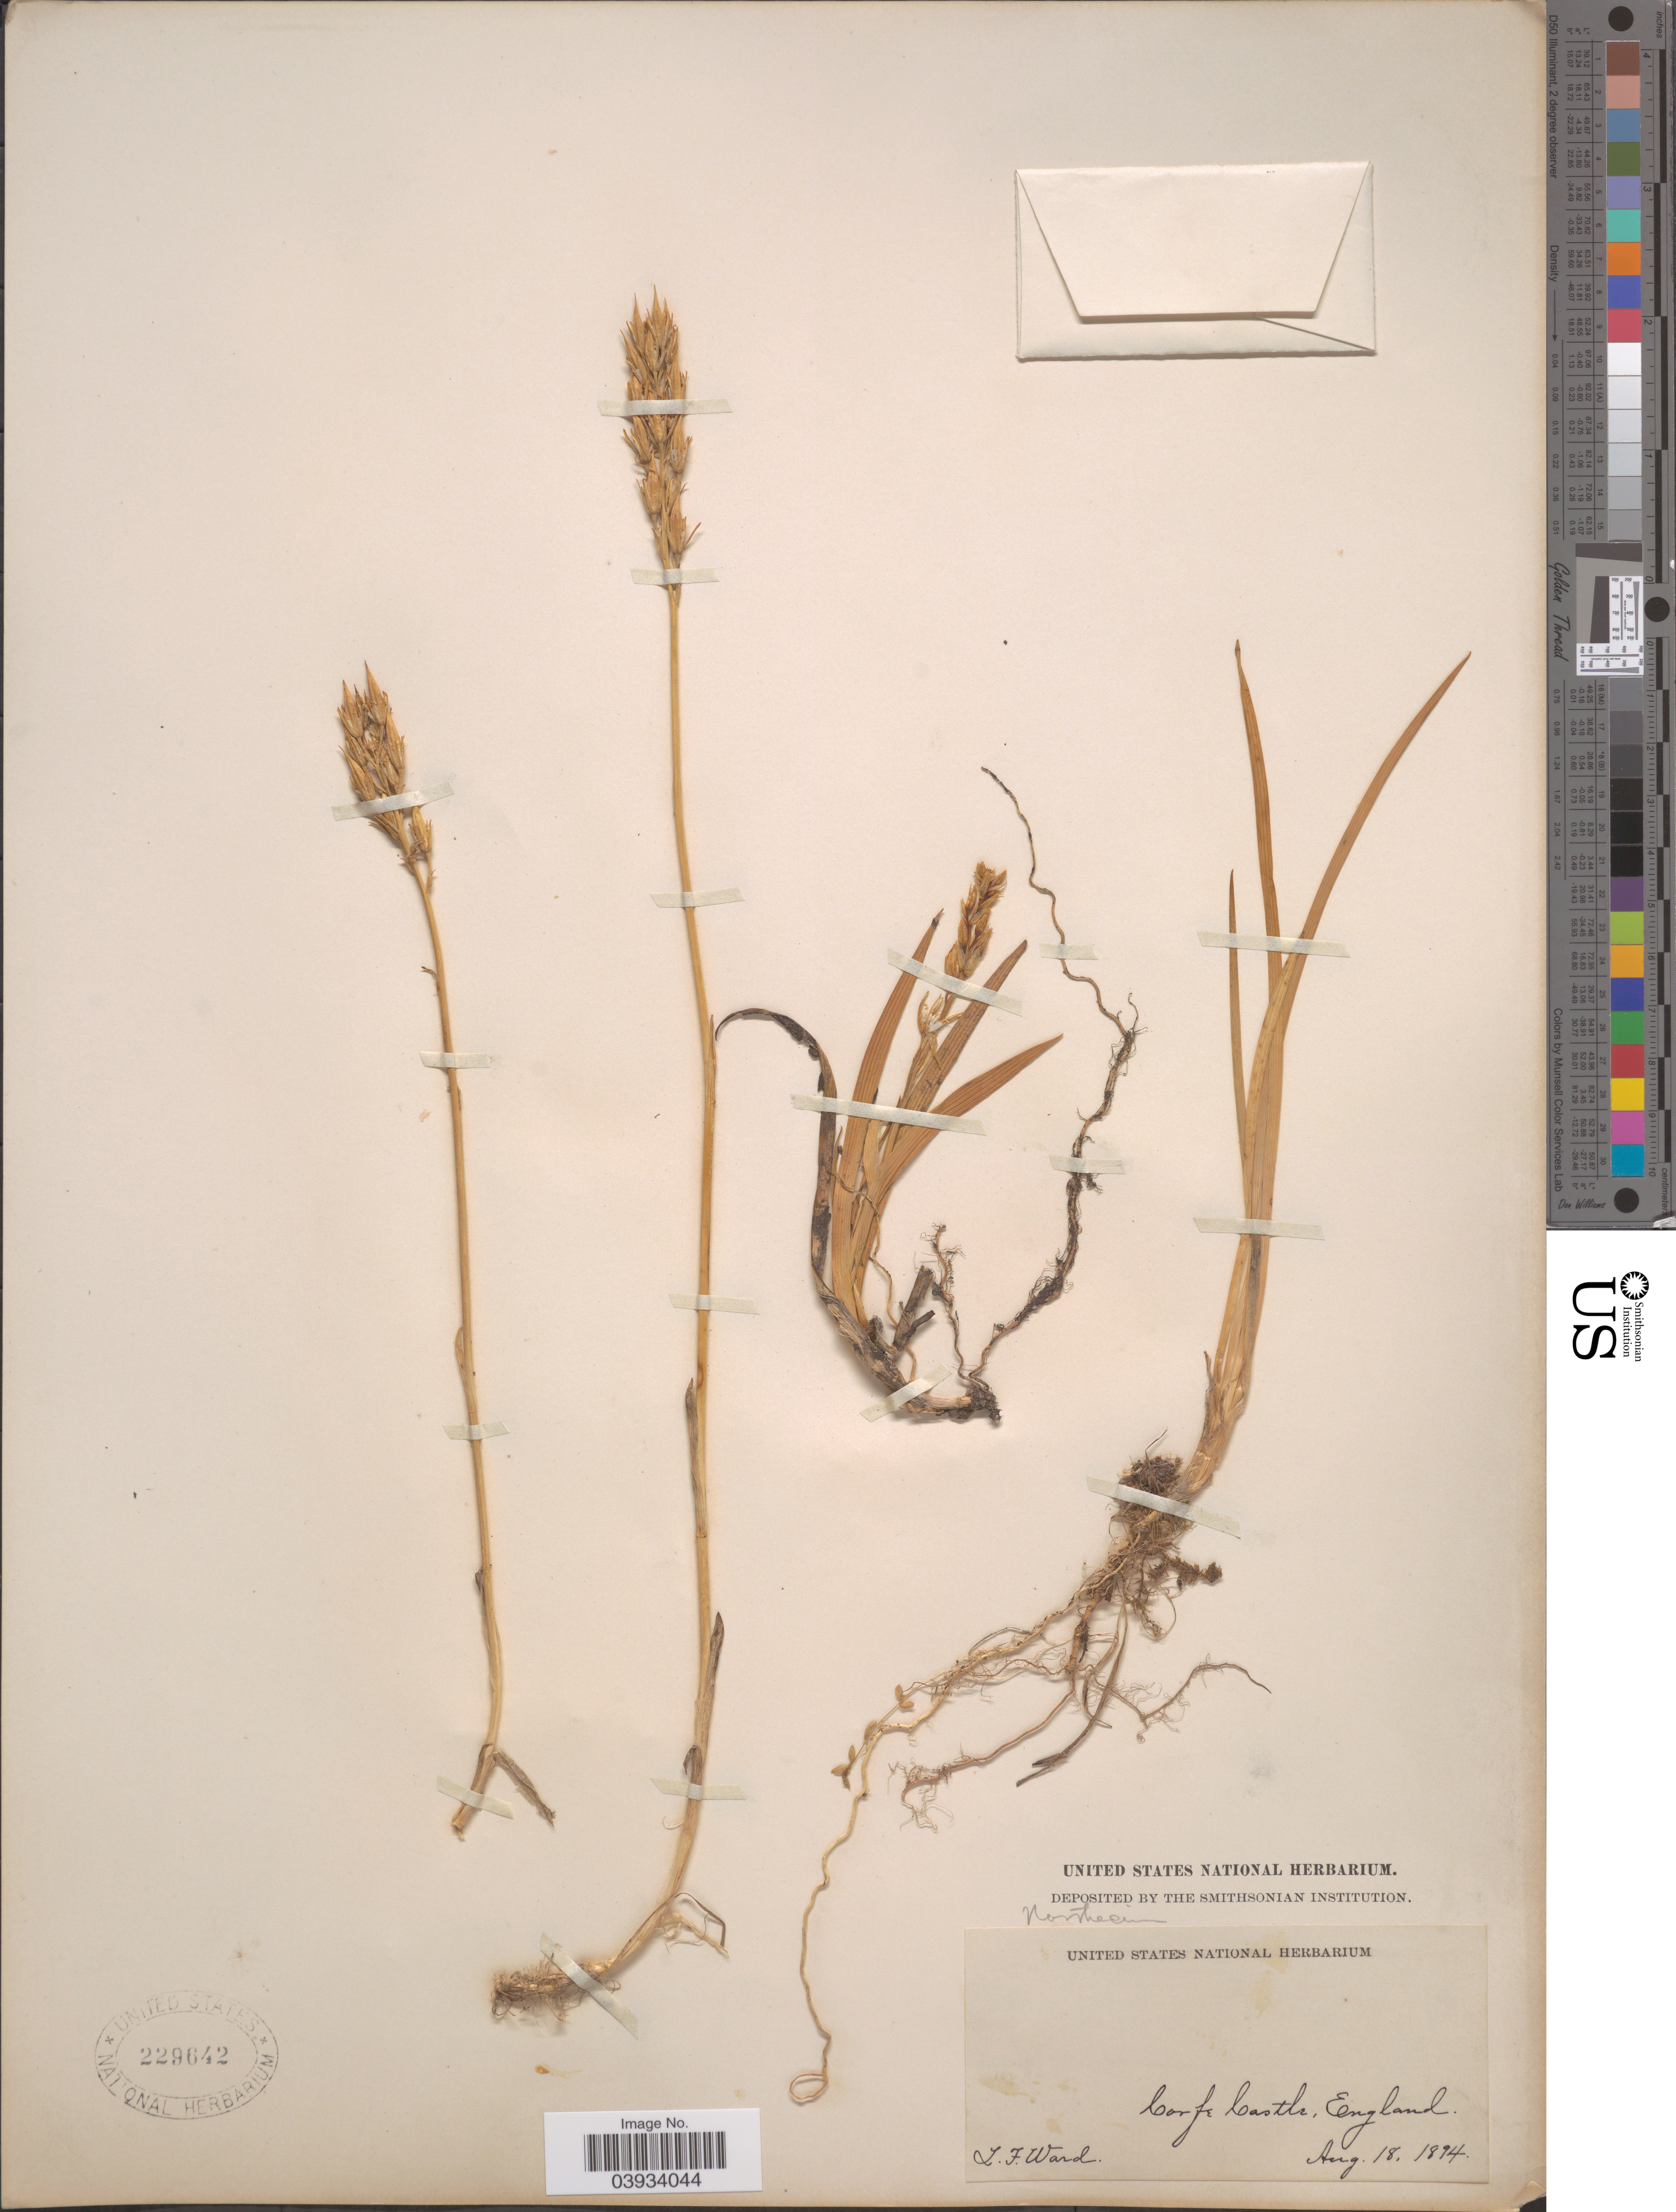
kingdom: Plantae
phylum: Tracheophyta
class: Liliopsida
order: Dioscoreales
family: Nartheciaceae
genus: Narthecium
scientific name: Narthecium sp.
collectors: L. Ward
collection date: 1894-08-18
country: United Kingdom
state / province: England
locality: Corfe Castle.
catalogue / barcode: US 229642